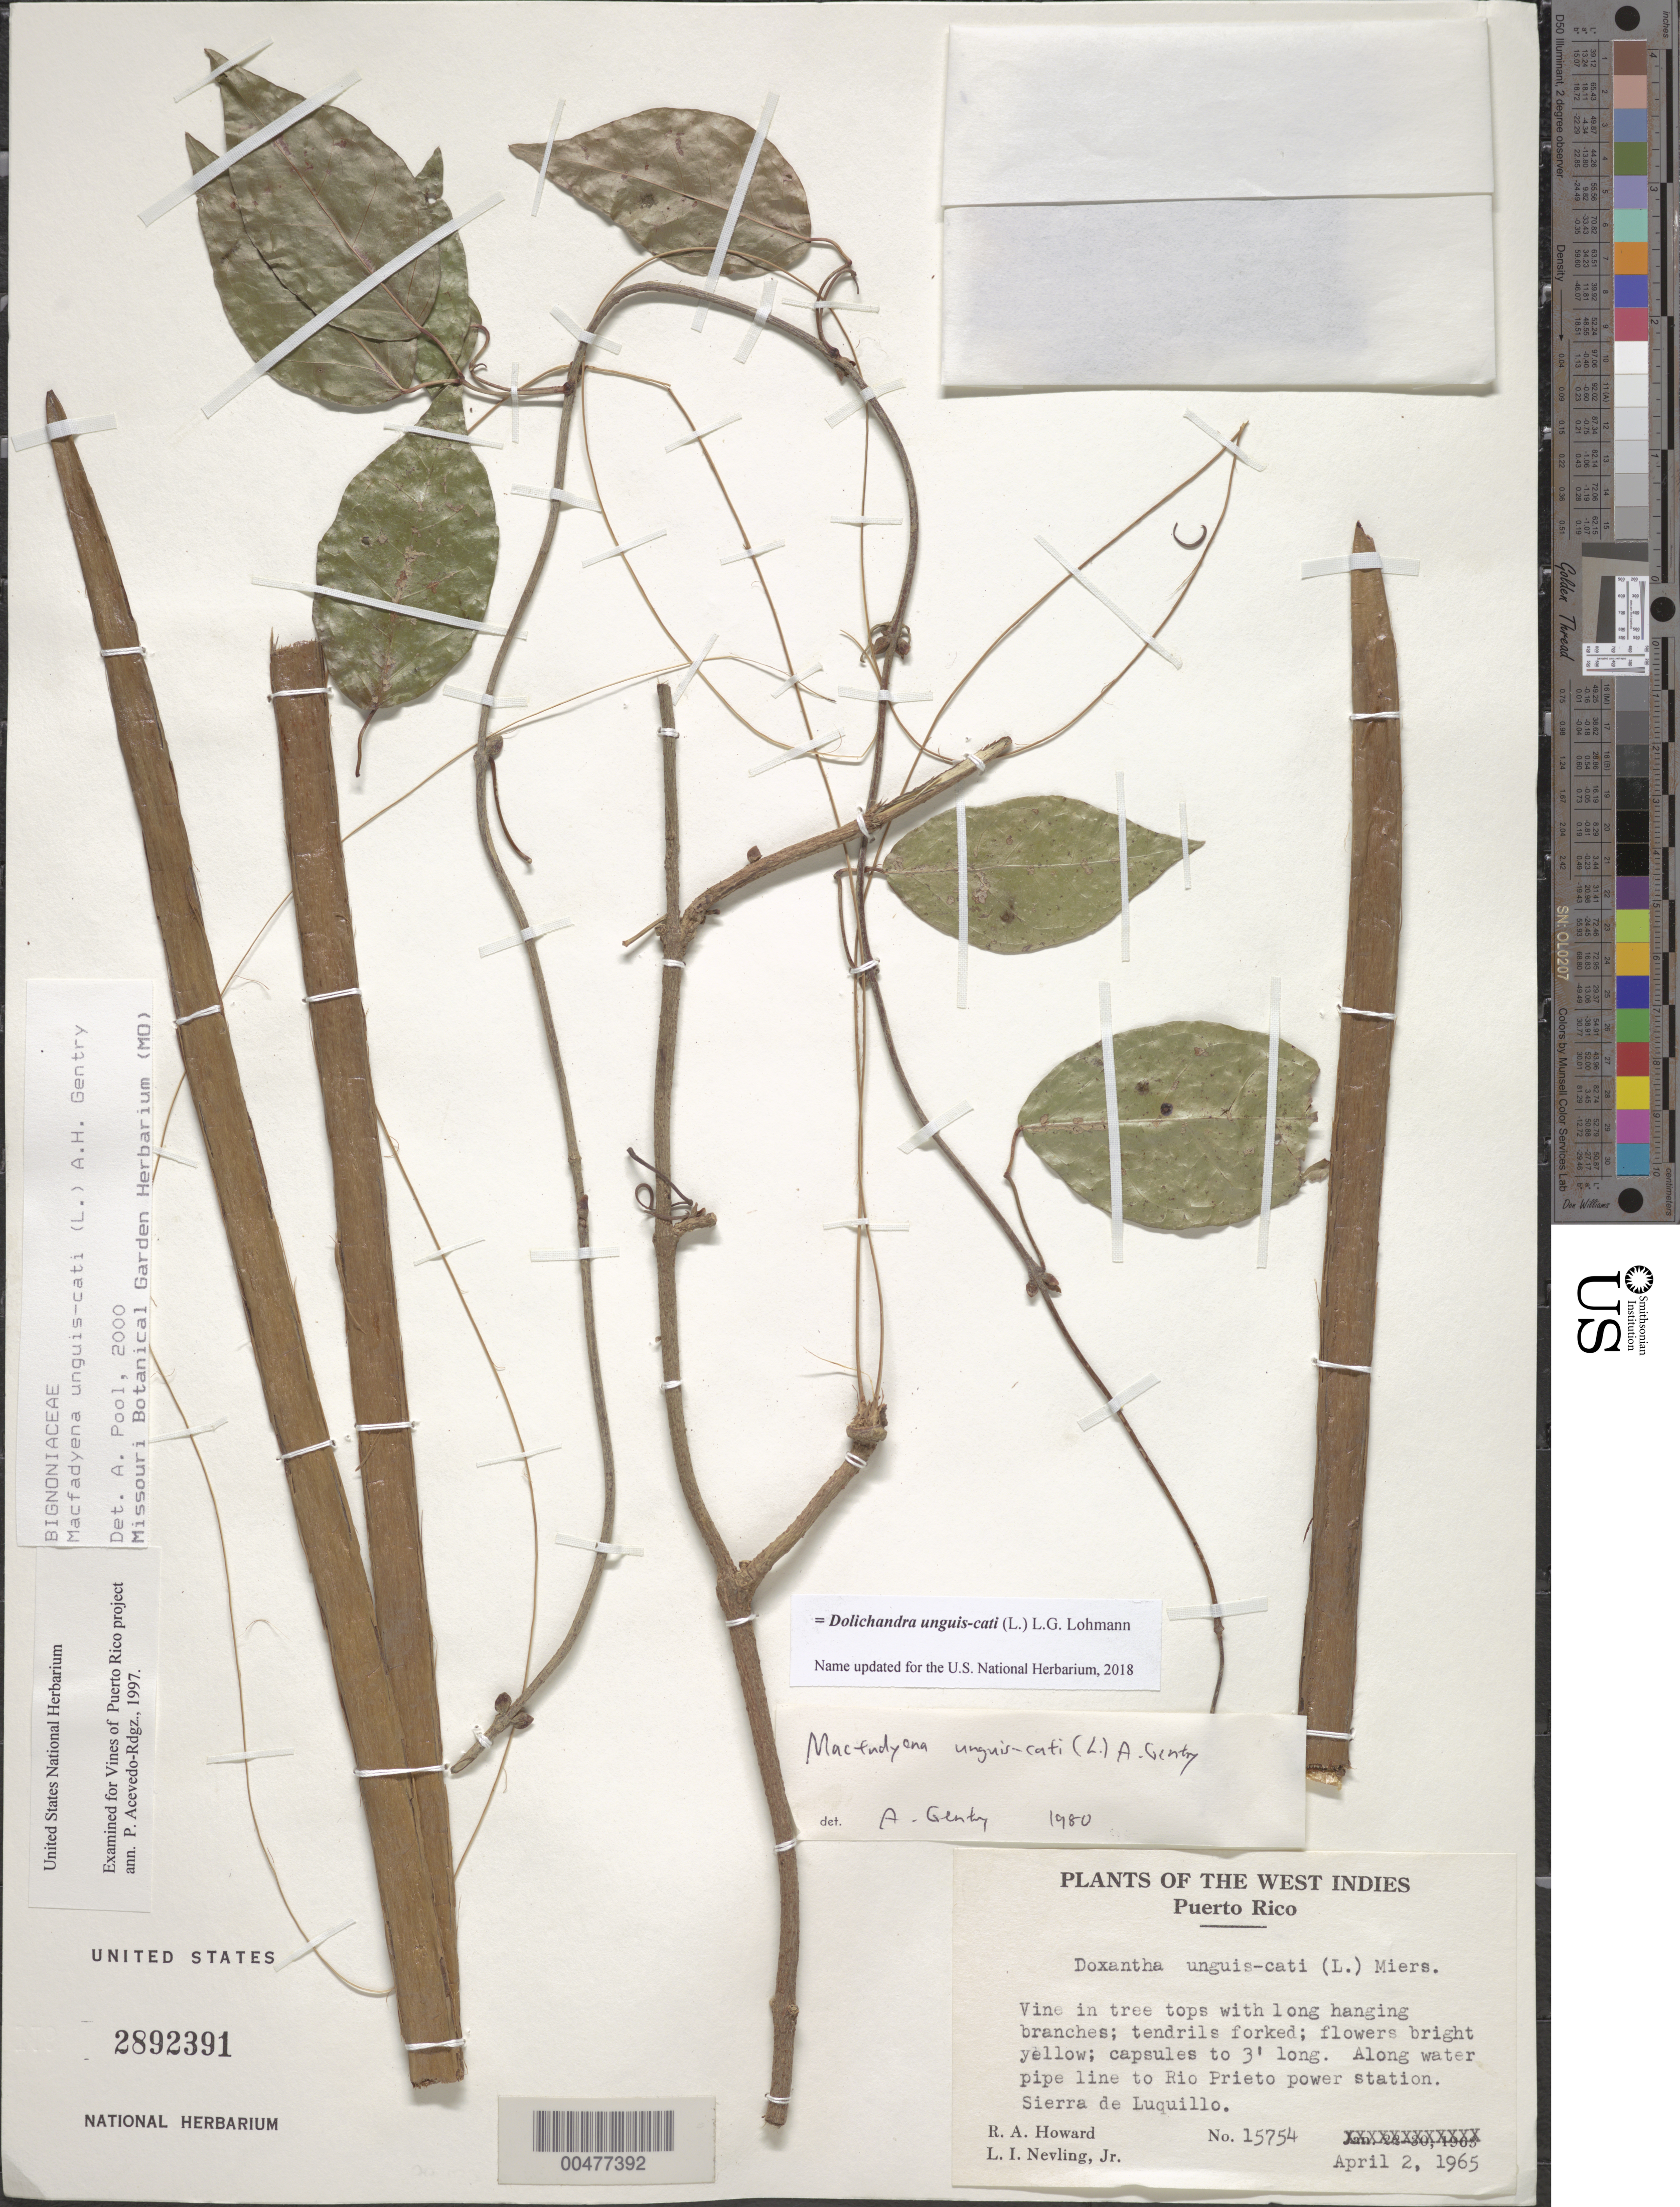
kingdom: Plantae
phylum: Tracheophyta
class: Magnoliopsida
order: Lamiales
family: Bignoniaceae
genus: Dolichandra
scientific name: Dolichandra unguis-cati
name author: (L.) L.G. Lohmann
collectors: R. A. Howard & L. Nevling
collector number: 15754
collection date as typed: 02 Apr 1965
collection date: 1965-04-02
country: Puerto Rico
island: Greater Antilles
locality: Luquillo; along water pipe to Rio Prieto power station, Sierra de Luquillo.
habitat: Along water pipe line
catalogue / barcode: US 2892391